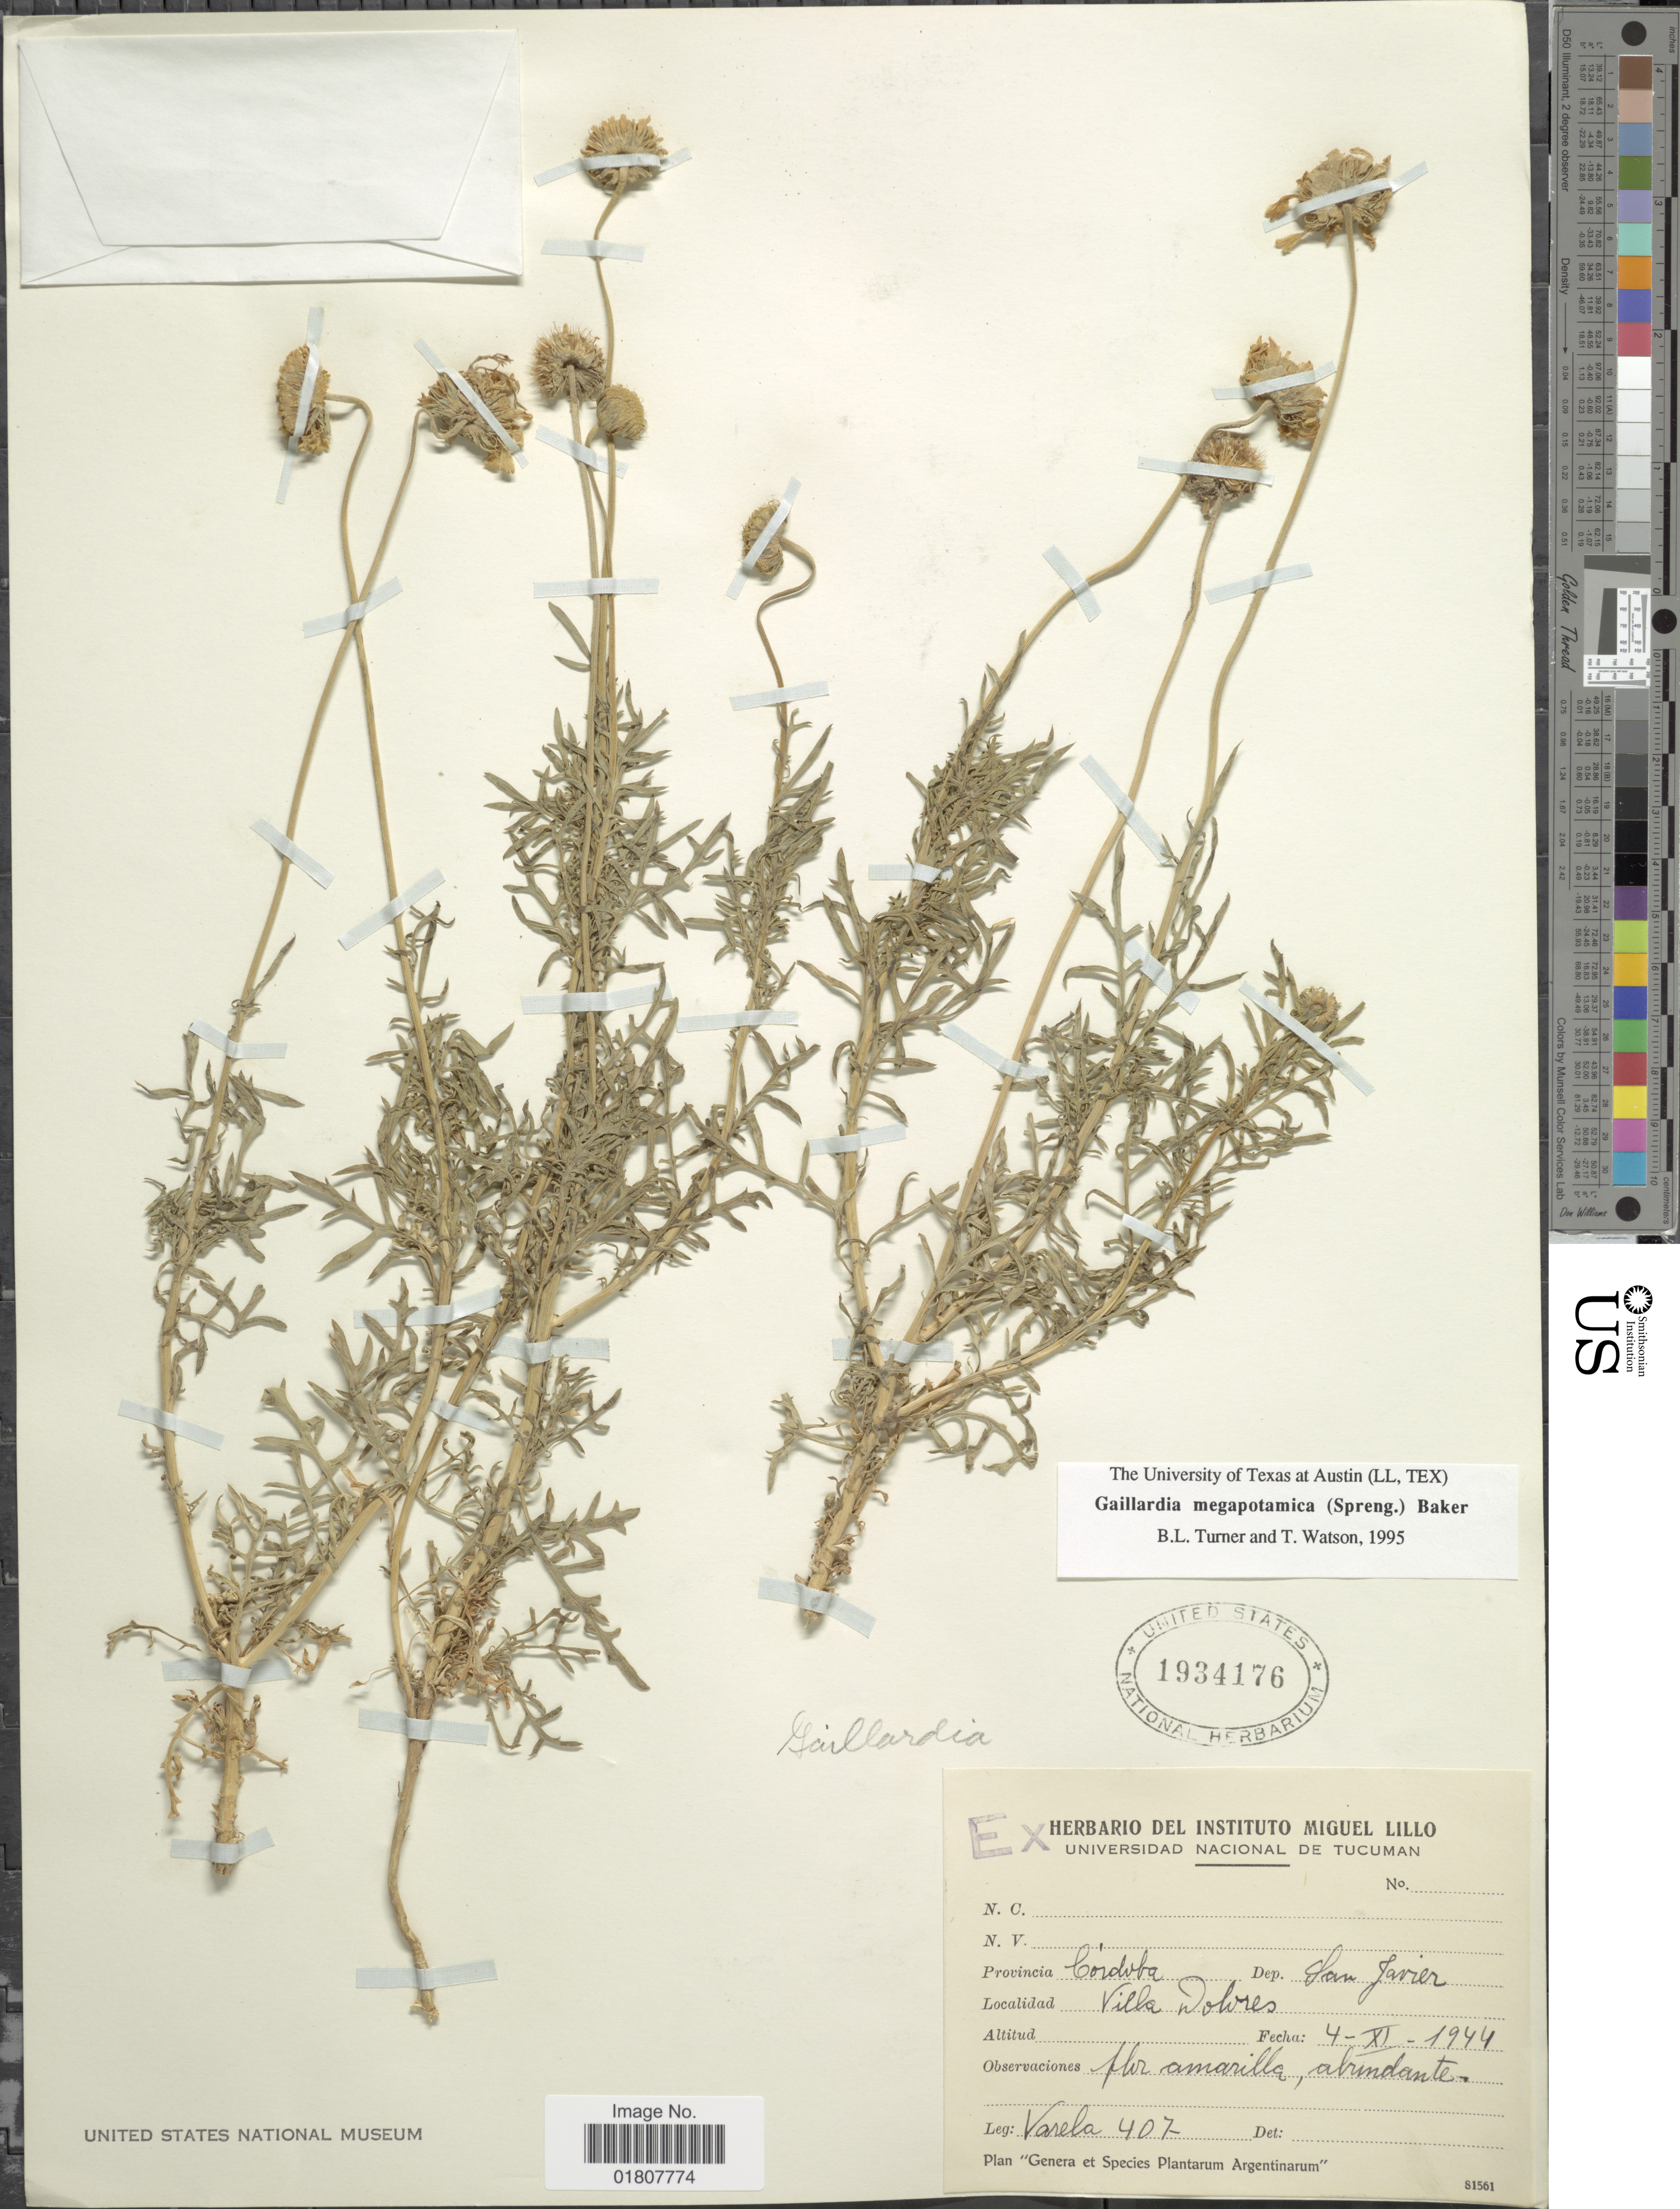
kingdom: Plantae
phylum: Tracheophyta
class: Magnoliopsida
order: Asterales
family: Asteraceae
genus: Gaillardia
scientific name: Gaillardia megapotamica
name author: (Spreng.) Baker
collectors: -. Varela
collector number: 407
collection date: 1944-11-04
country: Colombia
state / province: Córdoba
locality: Dep. San Javier, Villa Dolores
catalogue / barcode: US 1934176